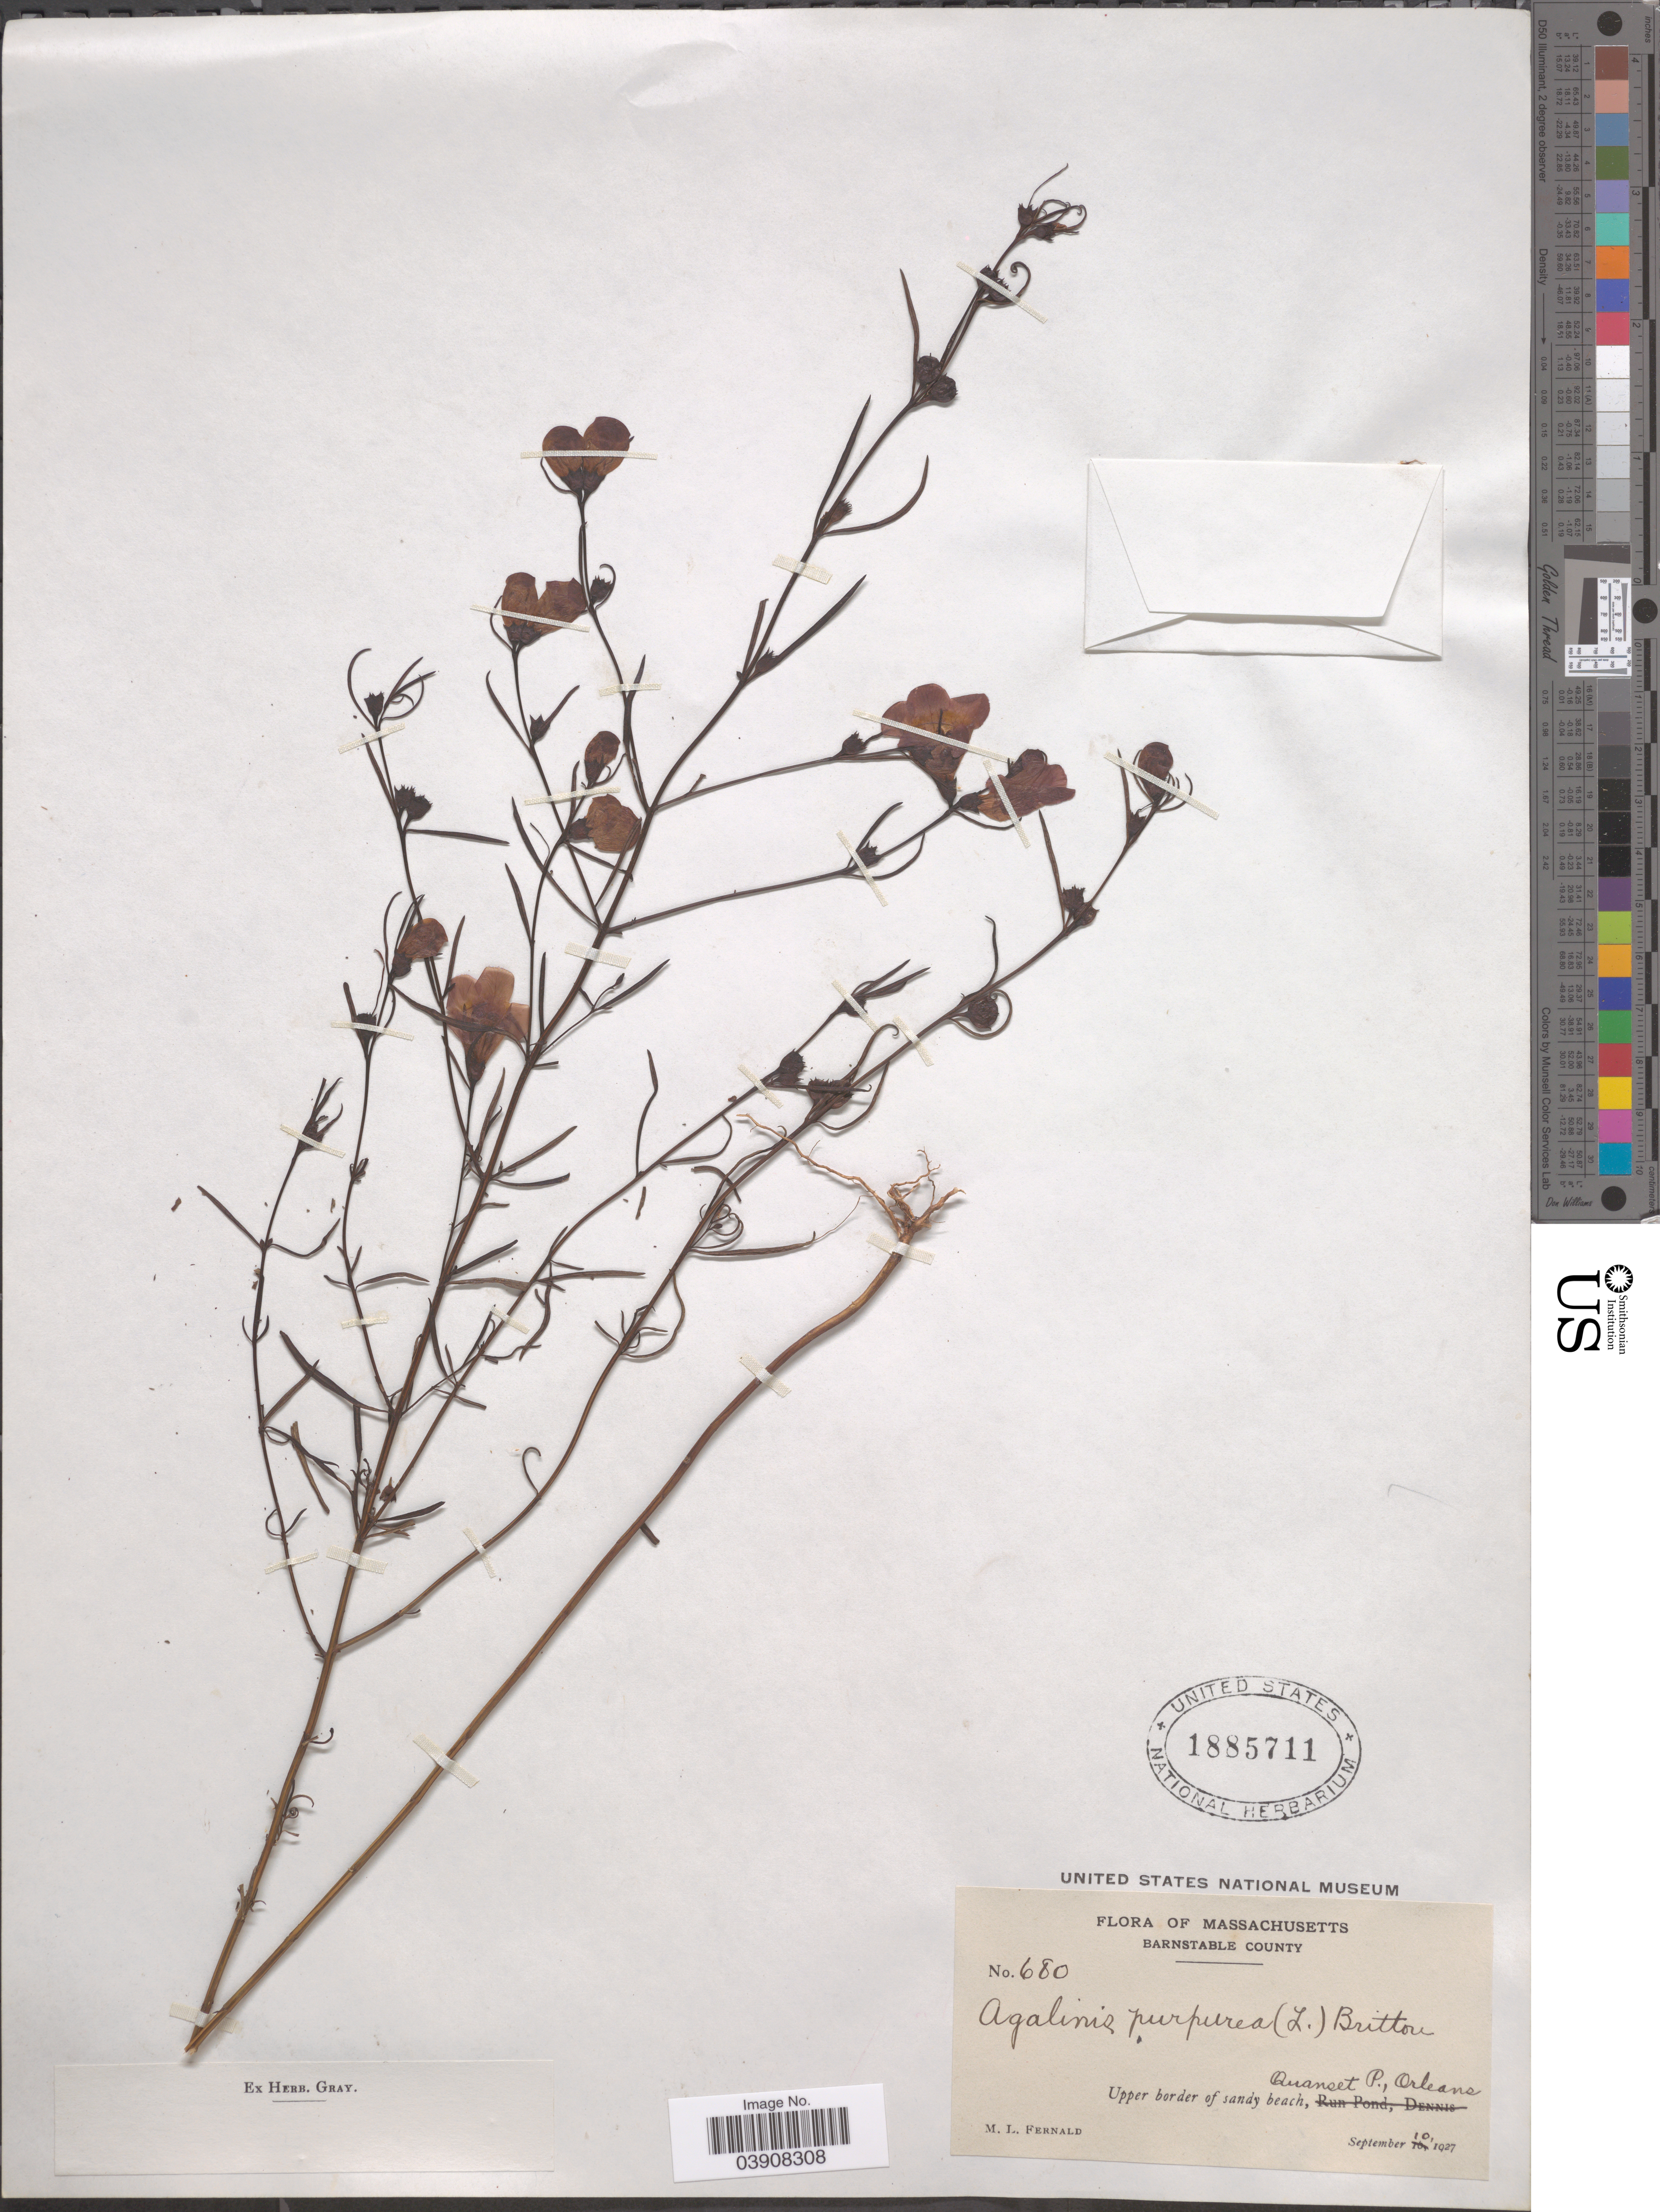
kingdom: Plantae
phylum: Tracheophyta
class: Magnoliopsida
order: Lamiales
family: Orobanchaceae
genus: Agalinis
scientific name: Agalinis purpurea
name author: (L.) Pennell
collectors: M. L. Fernald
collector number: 680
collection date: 1927-09-10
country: United States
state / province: Massachusetts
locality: Barnstable County. Upper border of sandy beach, Quanset P., Orleans.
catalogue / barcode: US 1885711